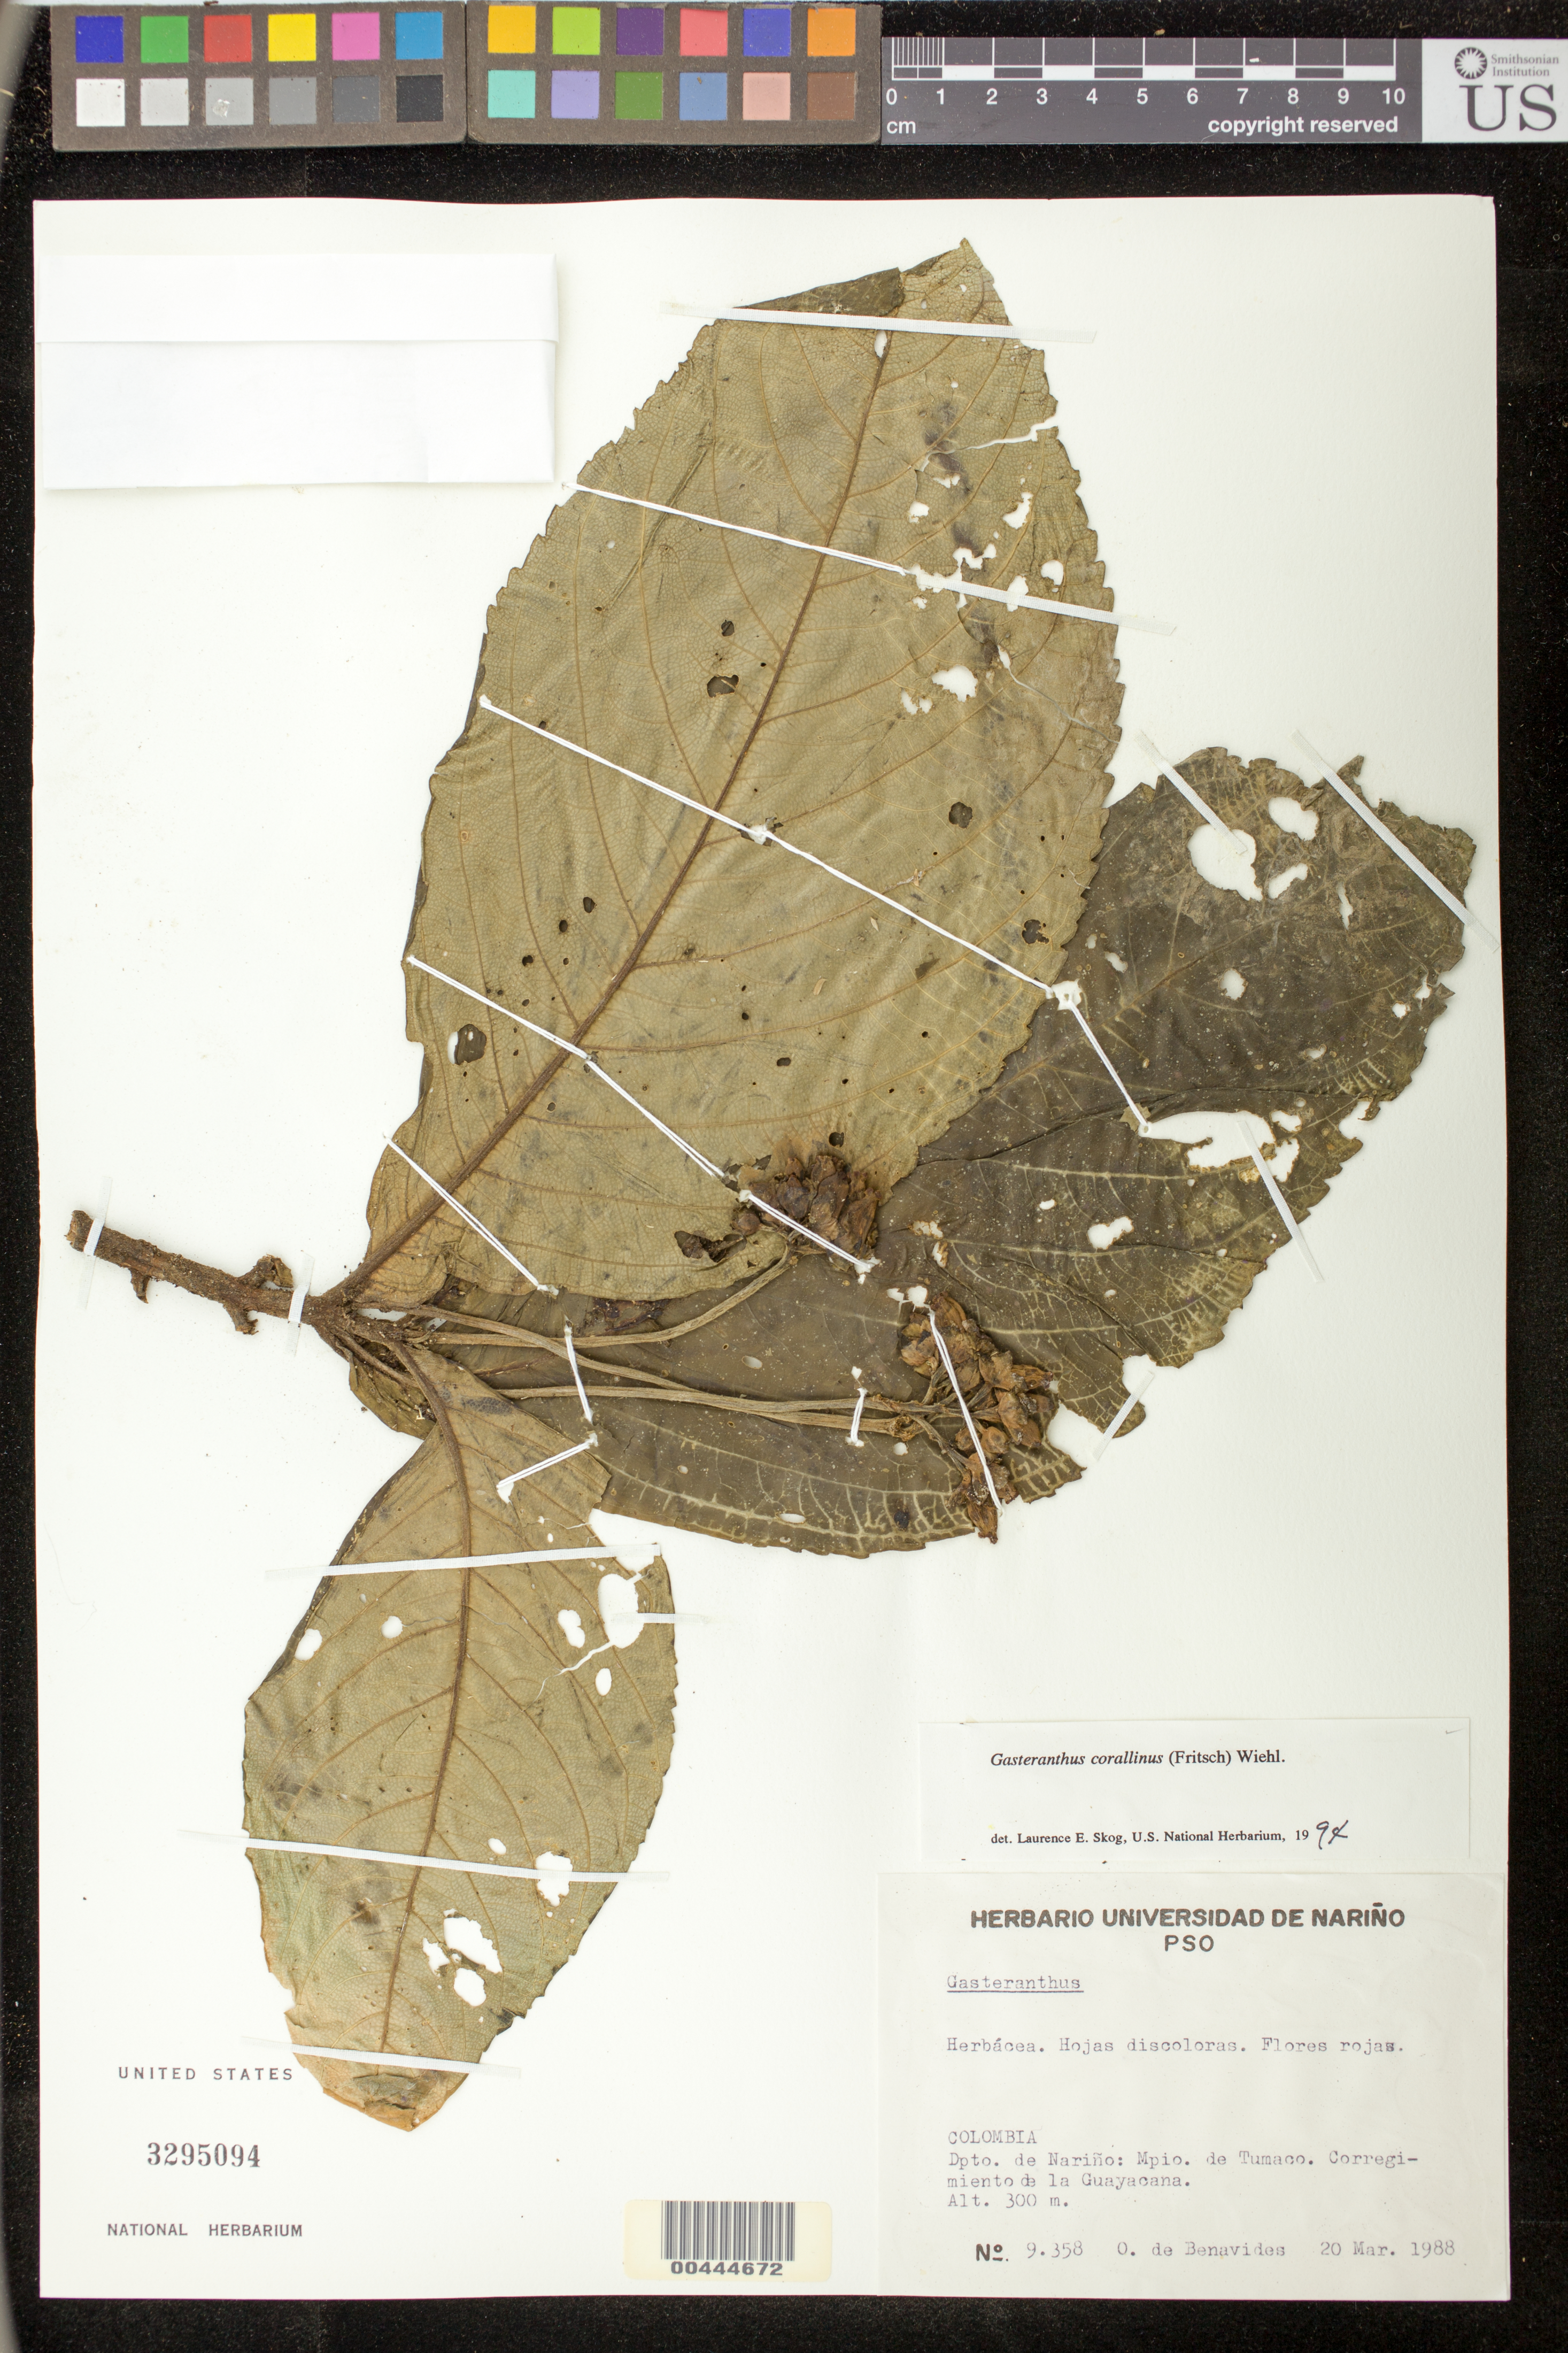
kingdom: Plantae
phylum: Tracheophyta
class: Magnoliopsida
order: Lamiales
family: Gesneriaceae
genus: Gasteranthus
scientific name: Gasteranthus corallinus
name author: (Fritsch) Wiehler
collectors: Olga S. de Benavides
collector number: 9358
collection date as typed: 20 Mar 1988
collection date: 1988-03-20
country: Colombia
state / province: Nariño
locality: Tumaco mun., corregimeinto de la guayacana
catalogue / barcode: US 3295094